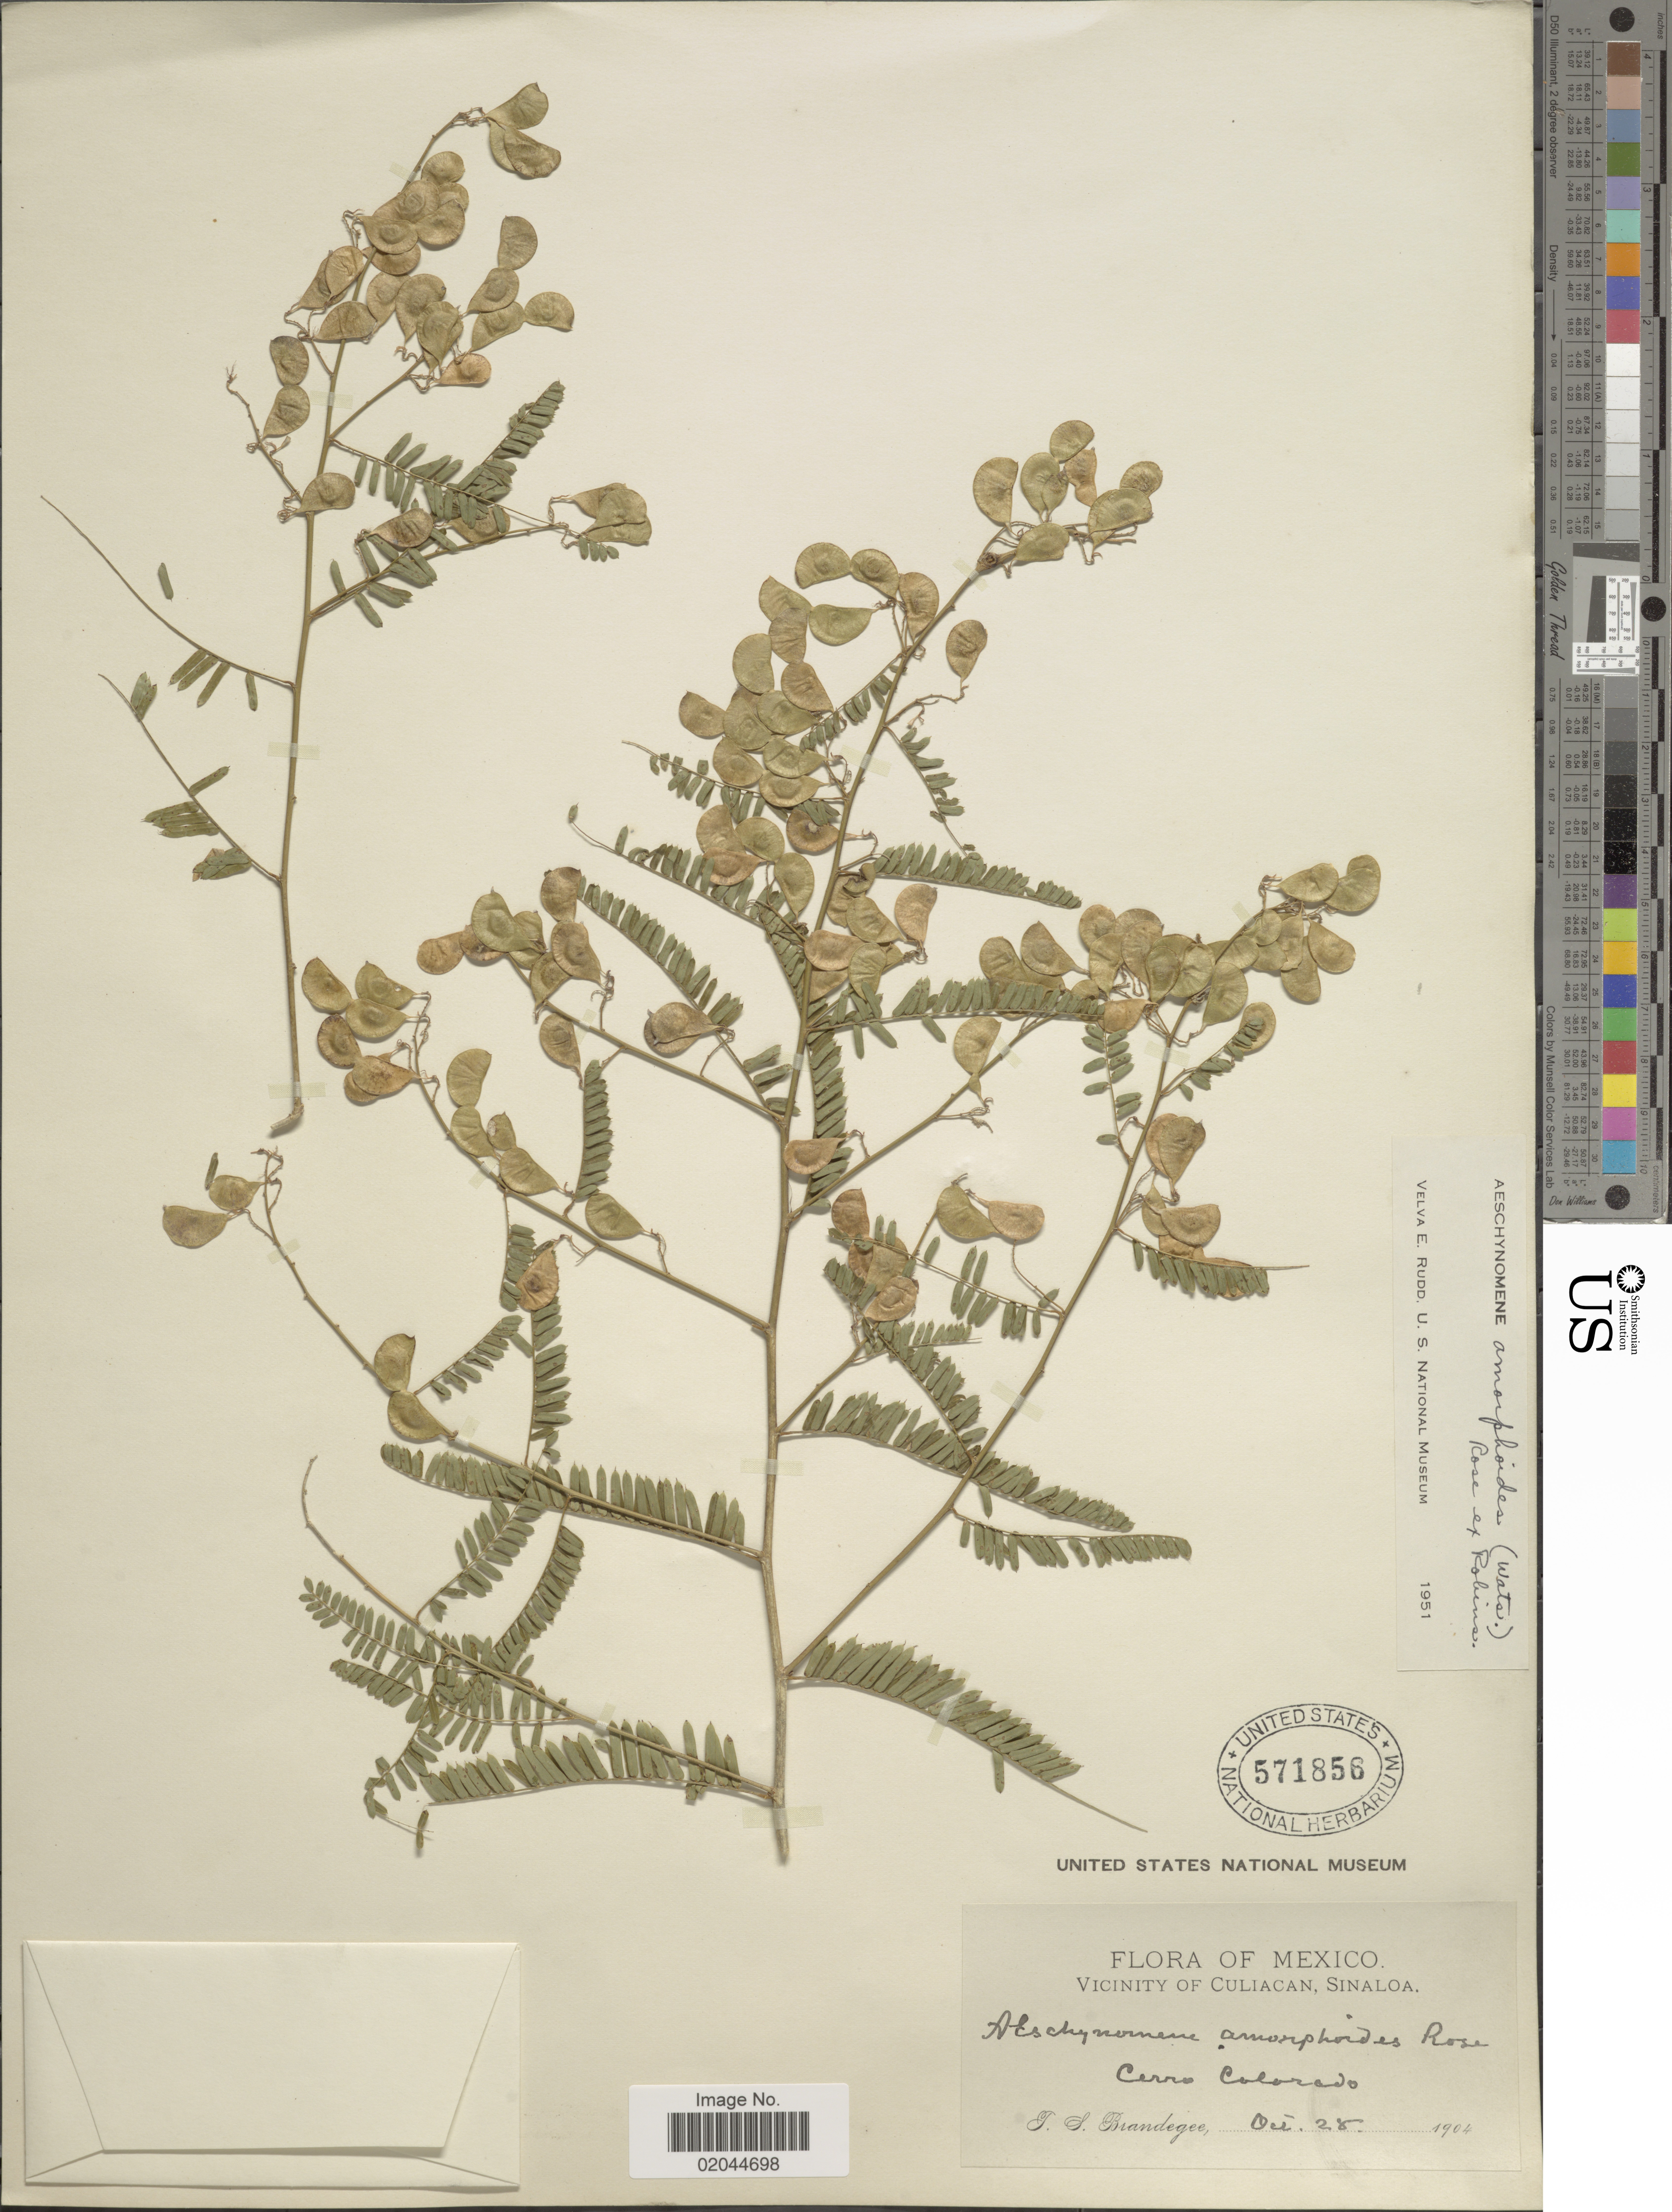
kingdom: Plantae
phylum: Tracheophyta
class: Magnoliopsida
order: Fabales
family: Fabaceae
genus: Aeschynomene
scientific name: Aeschynomene amorphoides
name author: (S. Watson) Rose ex B.L. Rob.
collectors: T. S. Brandegee (herbarium)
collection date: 1904-10-25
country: Mexico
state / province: Sinaloa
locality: Vicinity of Culiacan, Cerro Colorado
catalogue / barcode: US 571856